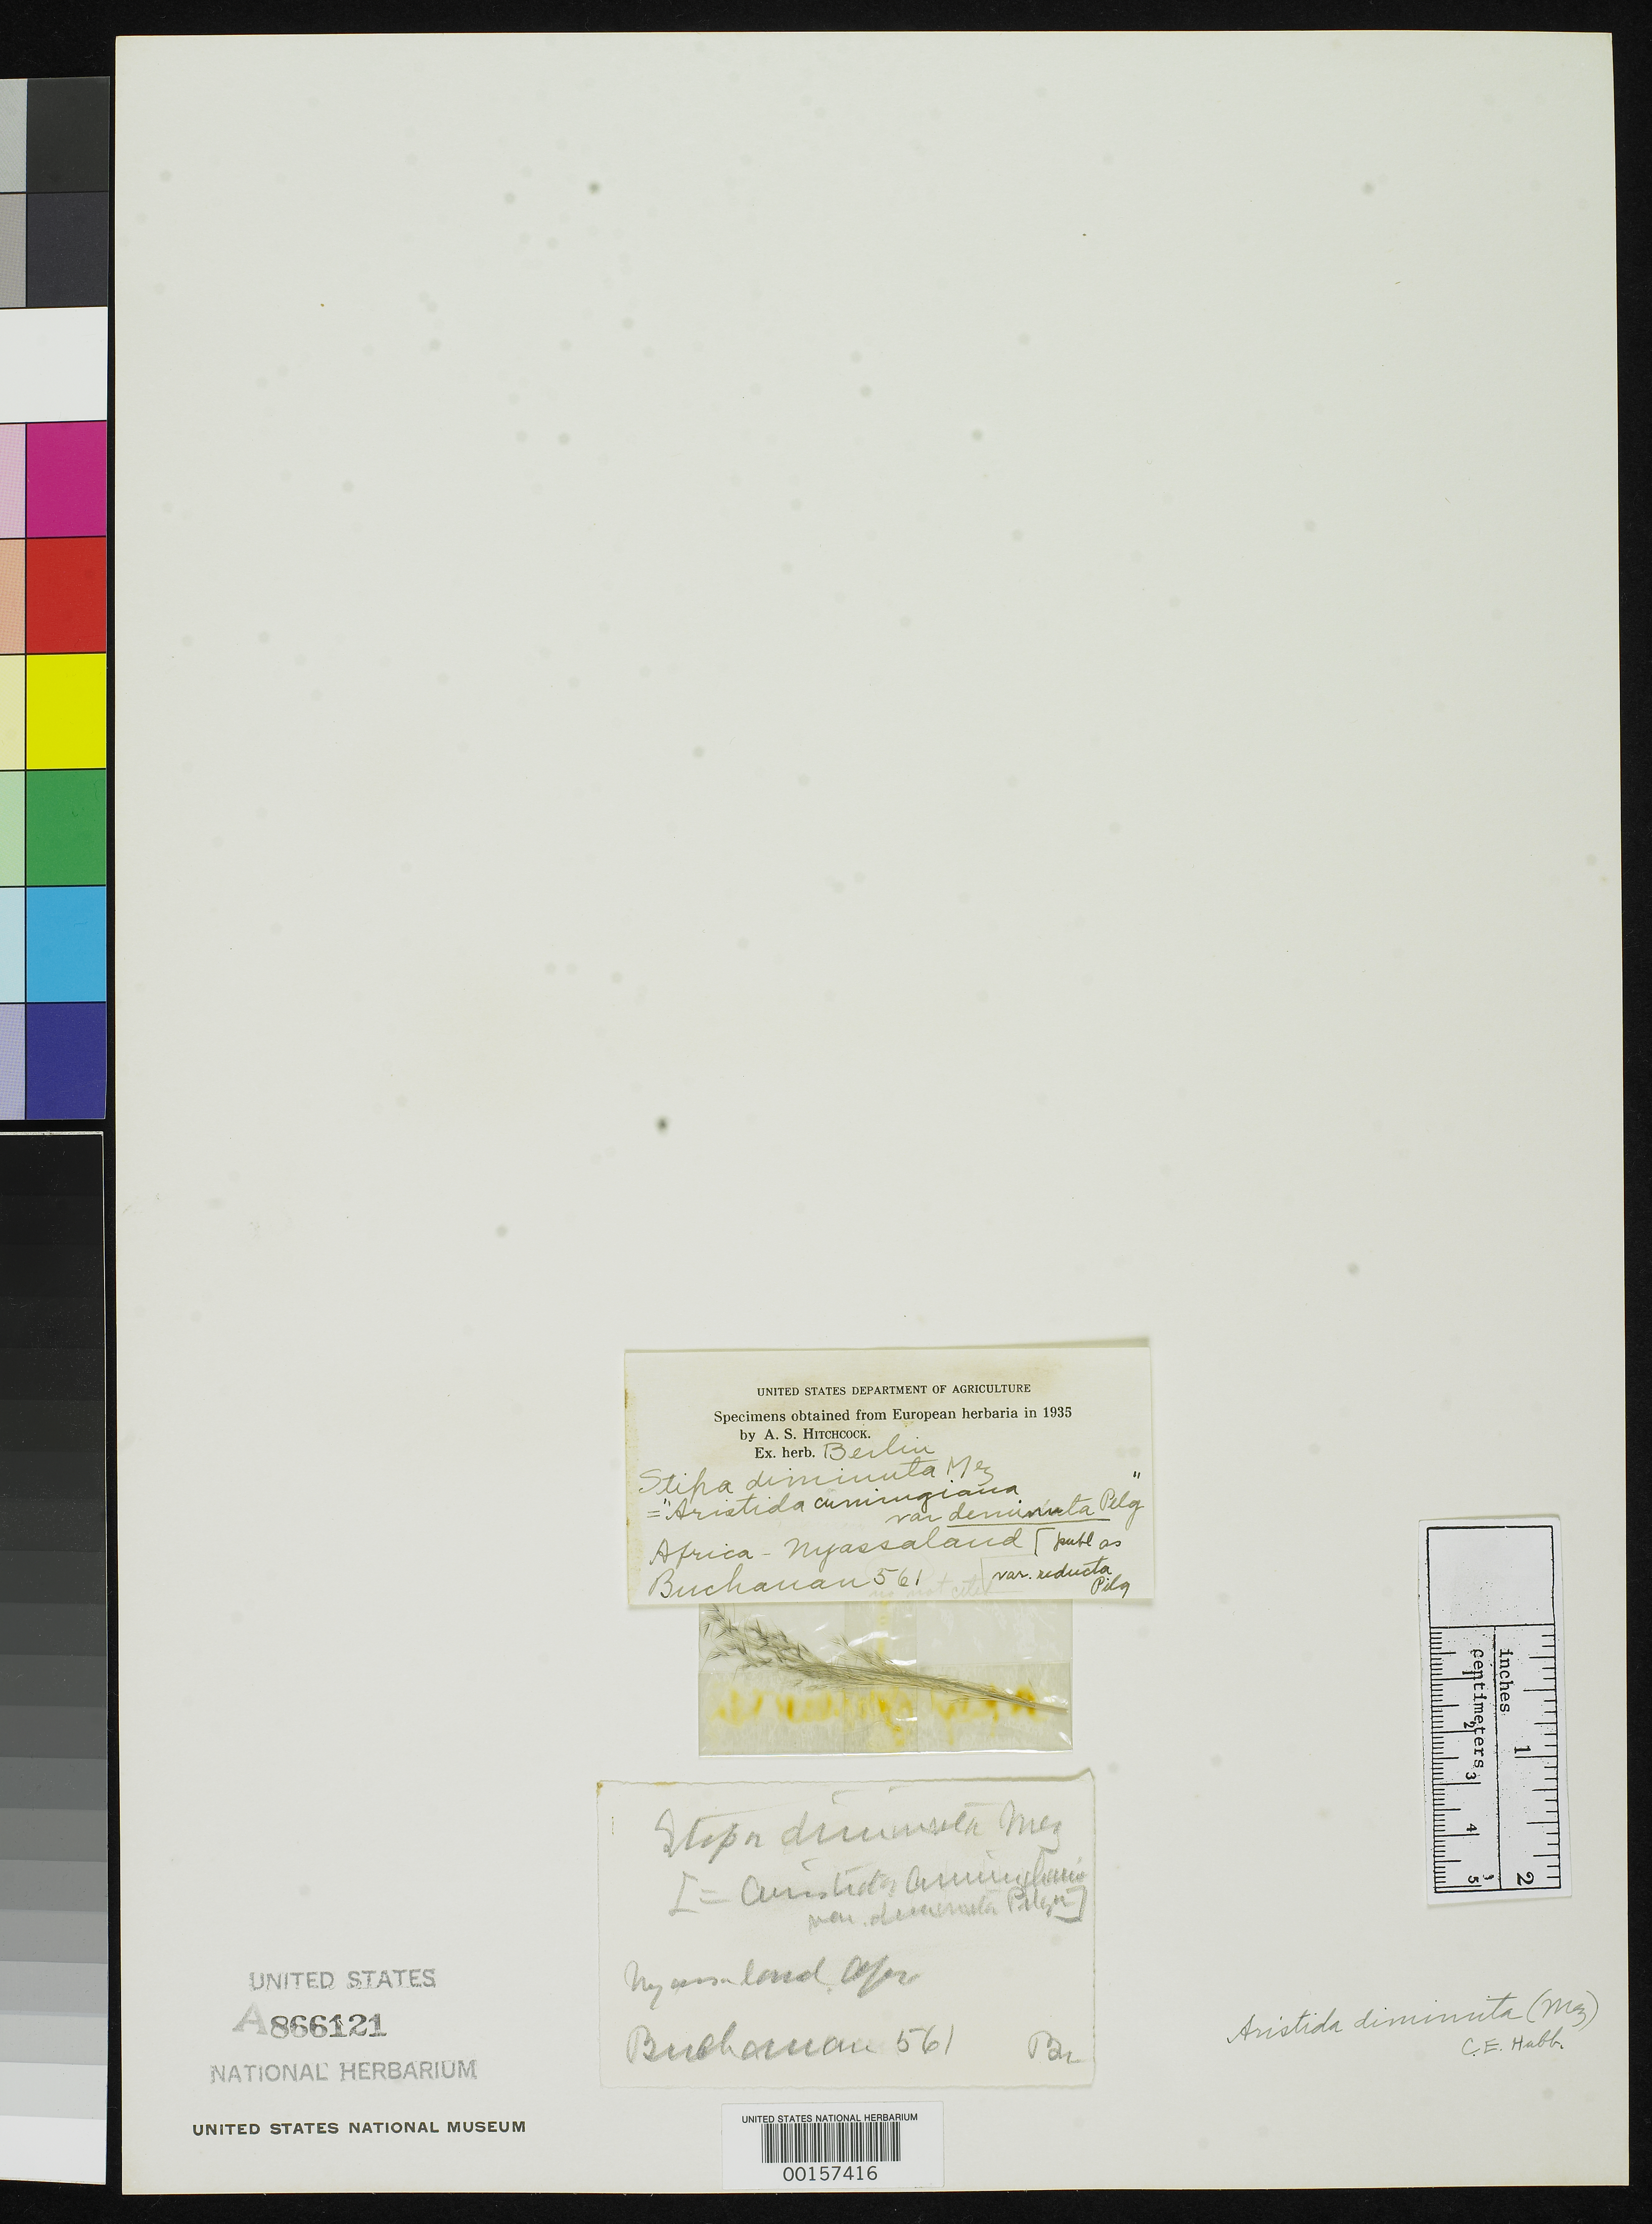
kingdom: Plantae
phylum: Tracheophyta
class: Liliopsida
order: Poales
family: Poaceae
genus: Stipa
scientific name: Stipa diminuta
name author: Mez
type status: Type Fragment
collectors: J. Buchanan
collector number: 561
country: Malawi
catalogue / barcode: US 866121A